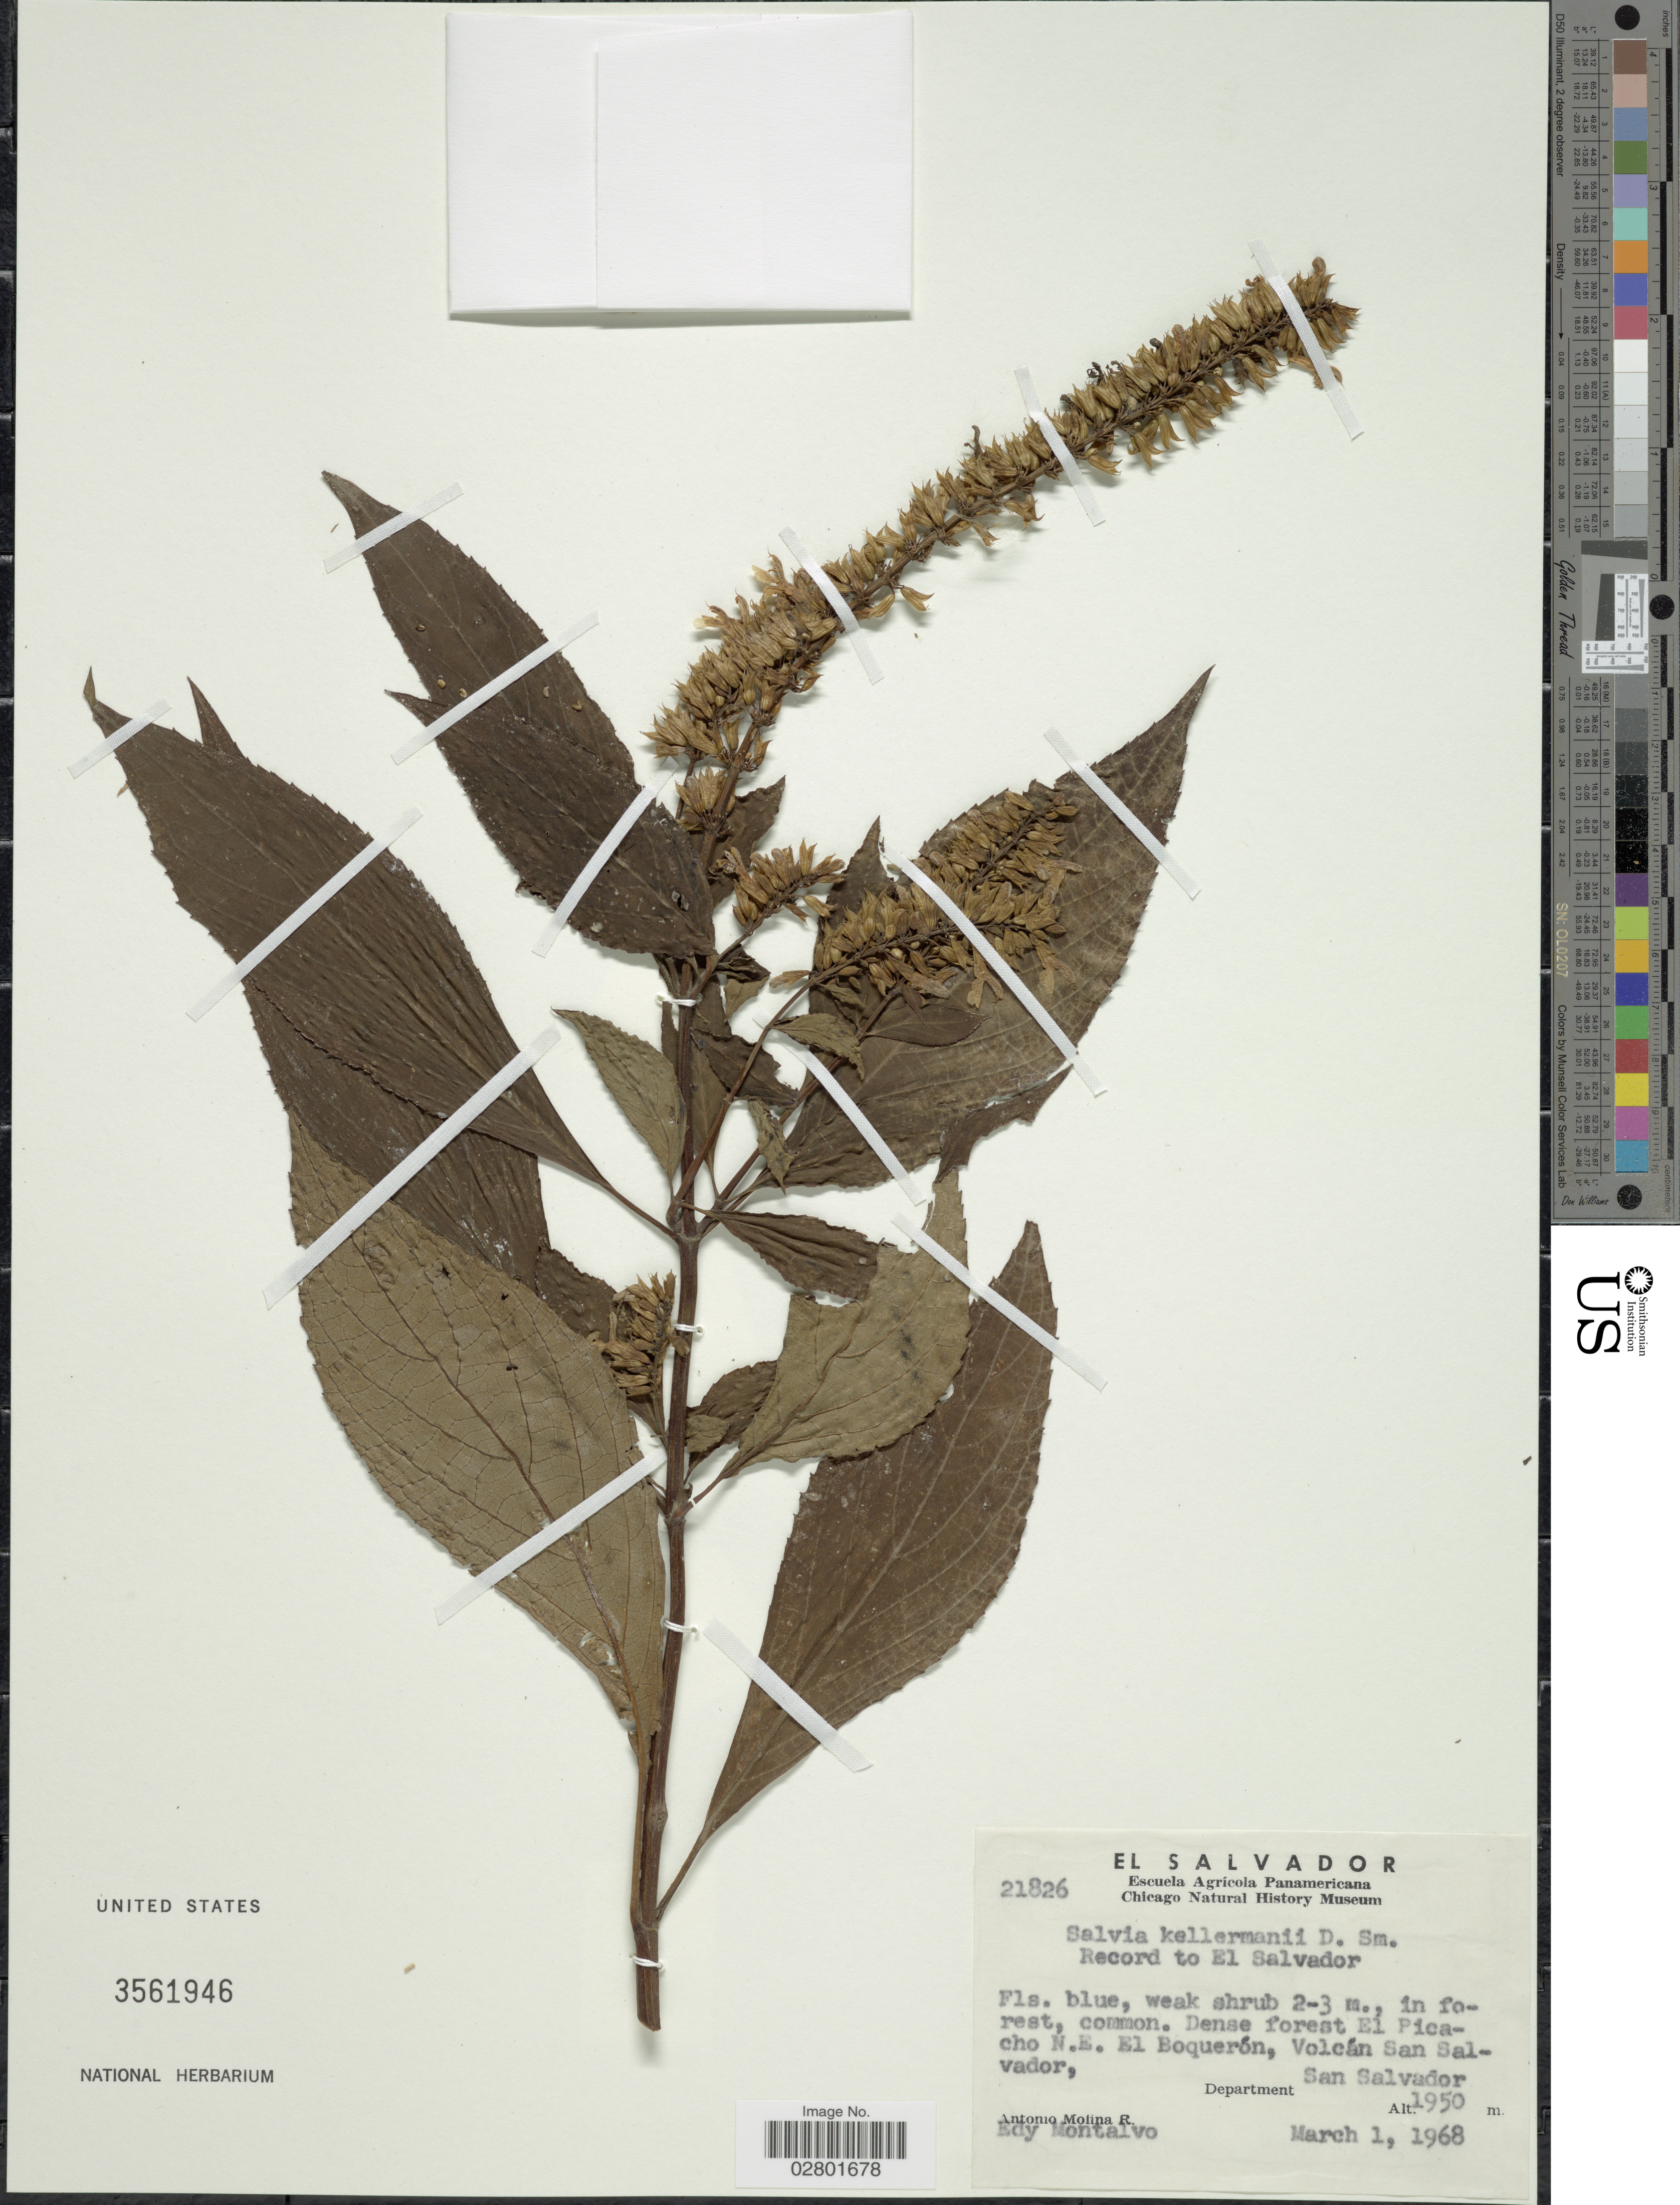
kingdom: Plantae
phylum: Tracheophyta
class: Magnoliopsida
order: Lamiales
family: Lamiaceae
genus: Salvia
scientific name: Salvia kellermanii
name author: Donn. Sm.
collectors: A. Molina R. & E. A. Montalvo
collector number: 21826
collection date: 1968-03-01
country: El Salvador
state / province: San Salvador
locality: Dense forest El Picacho N.E. El Boquerón, Volcán San Salvador, Department San Salvador.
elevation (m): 1950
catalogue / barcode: US 3561946